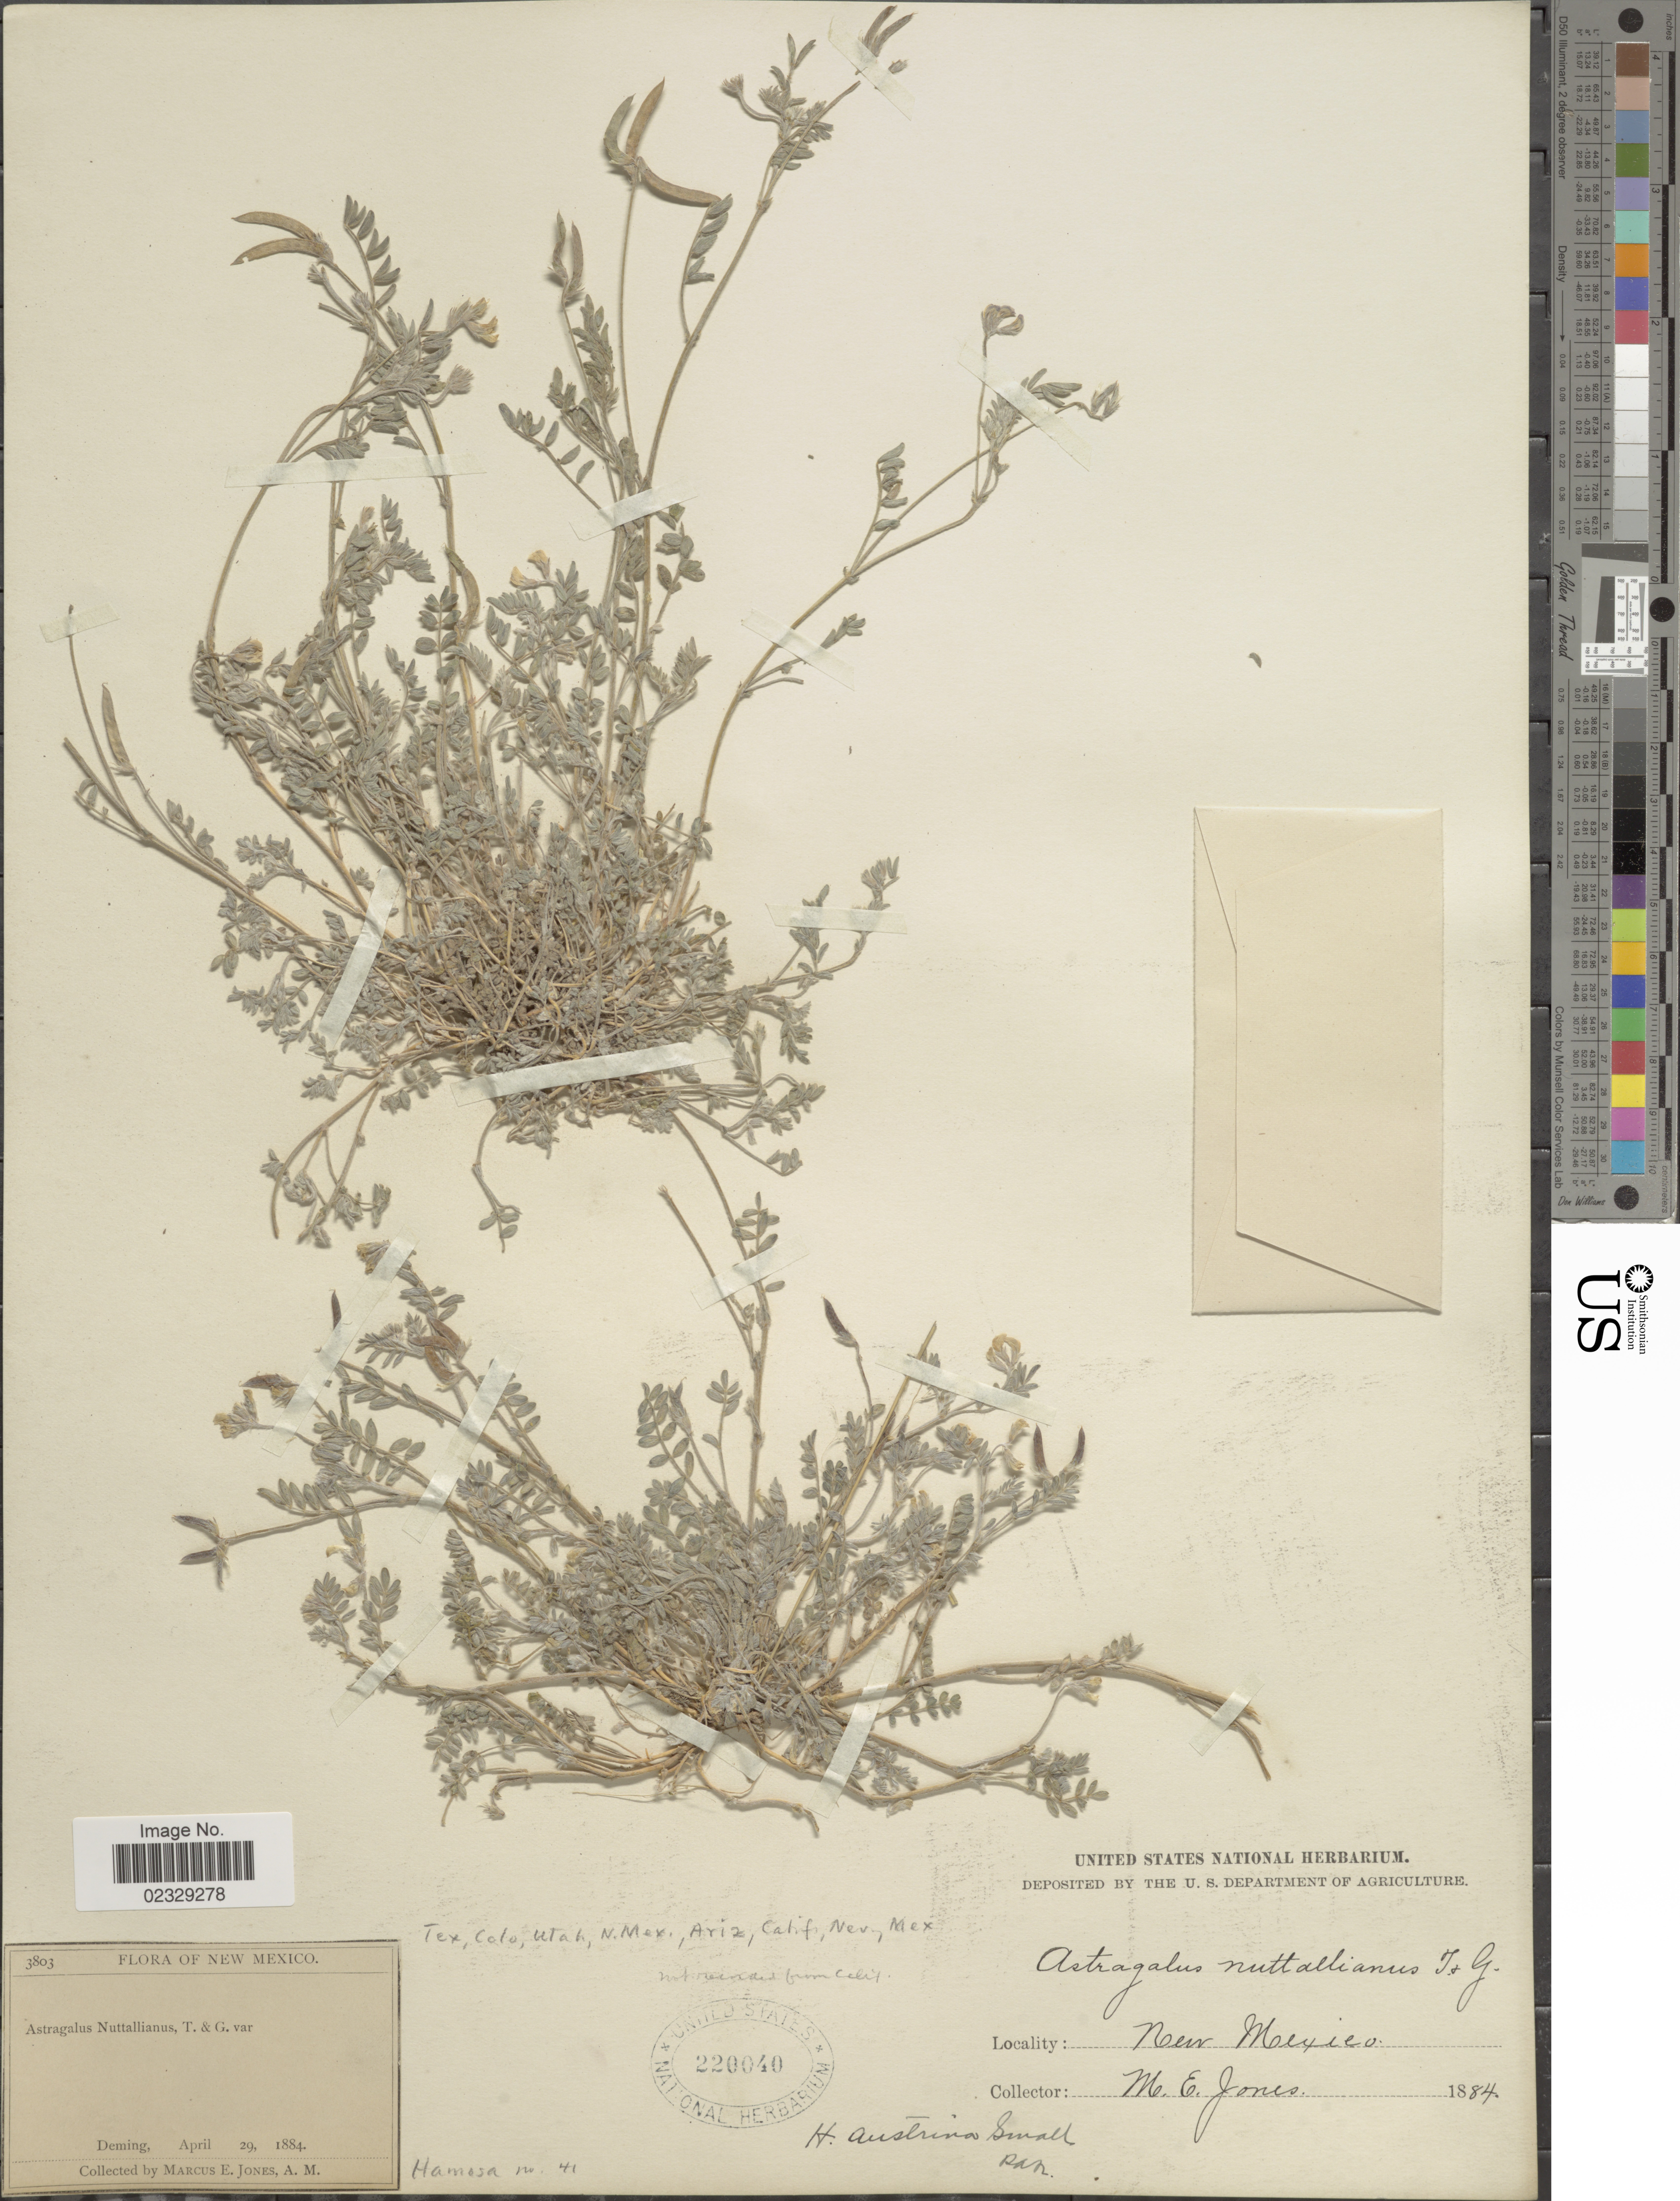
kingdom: Plantae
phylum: Tracheophyta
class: Magnoliopsida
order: Fabales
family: Fabaceae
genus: Astragalus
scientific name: Astragalus austinae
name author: M.E. Jones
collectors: M. E. Jones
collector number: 3803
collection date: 1884-04-29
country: United States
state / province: New Mexico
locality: Deming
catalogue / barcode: US 220040